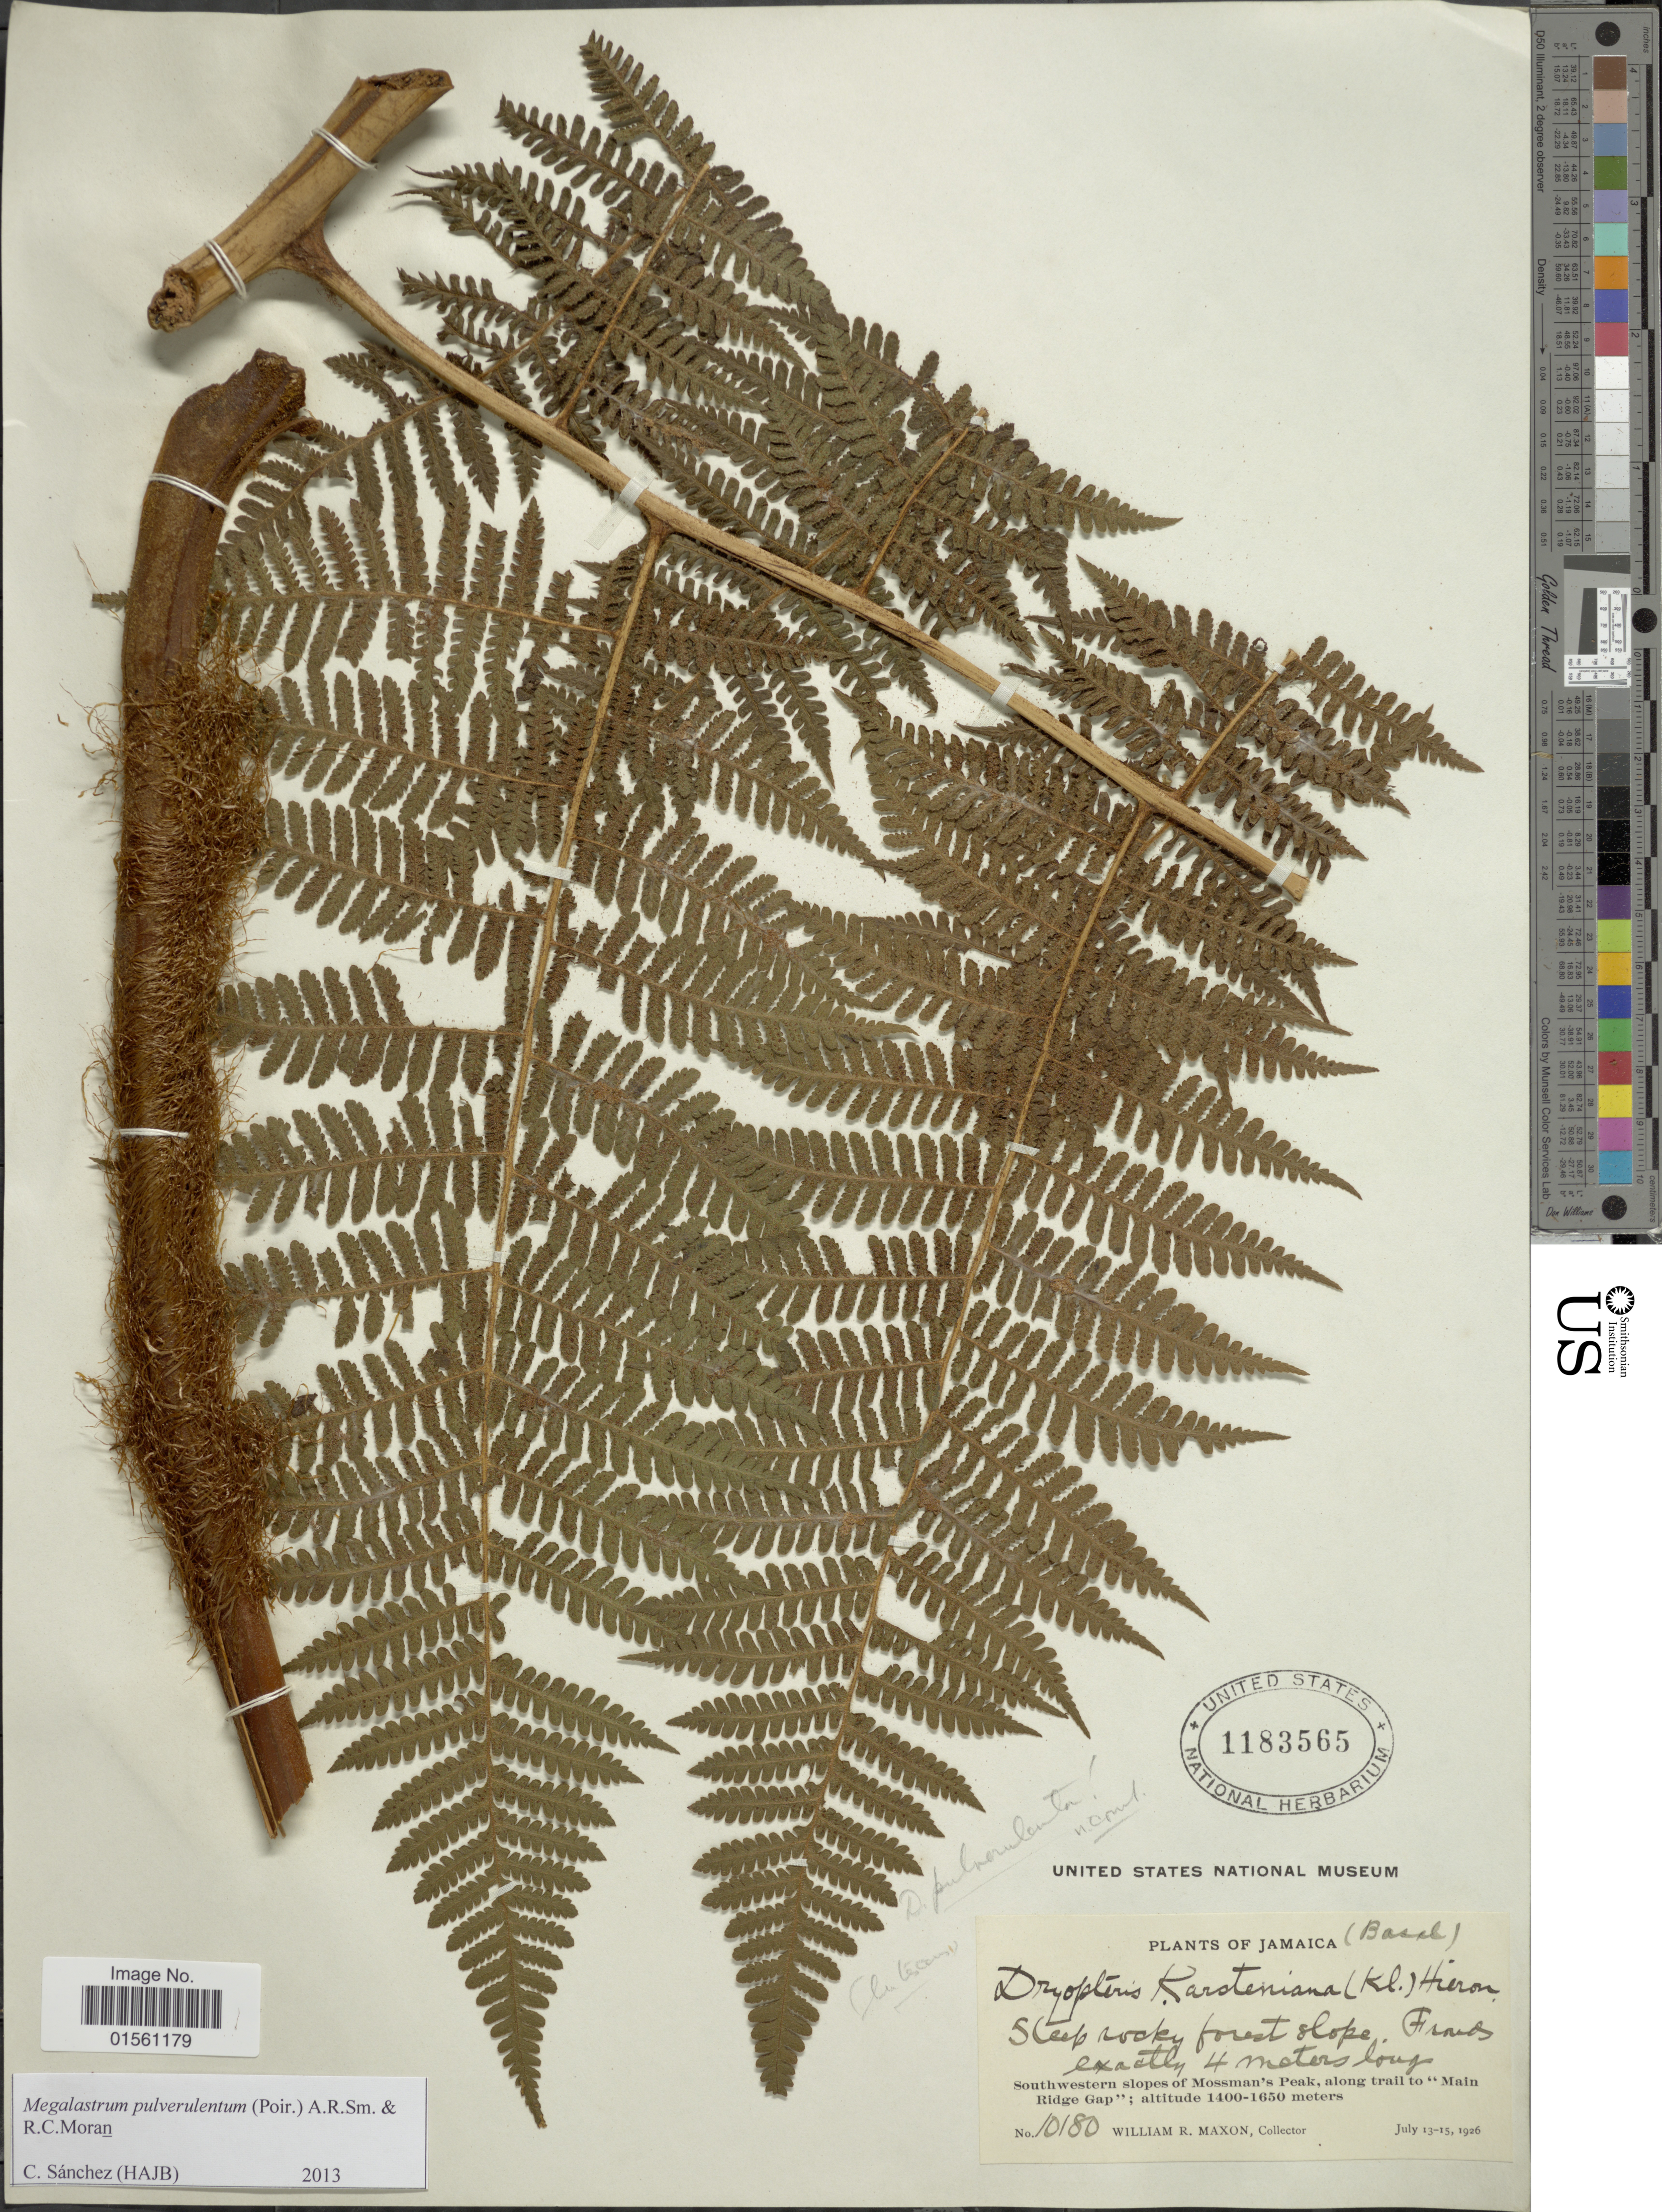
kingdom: Plantae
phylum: Tracheophyta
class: Polypodiopsida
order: Polypodiales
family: Dryopteridaceae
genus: Megalastrum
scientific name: Megalastrum pulverulentum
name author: (Poir.) A.R. Sm. & R.C. Moran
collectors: W. R. Maxon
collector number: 110180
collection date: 1926-07-13/1926-07-15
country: Jamaica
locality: Southwestern slopes of Mossman's Peak, along trail to "Main Ridge Gap".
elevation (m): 1400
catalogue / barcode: US 1183565